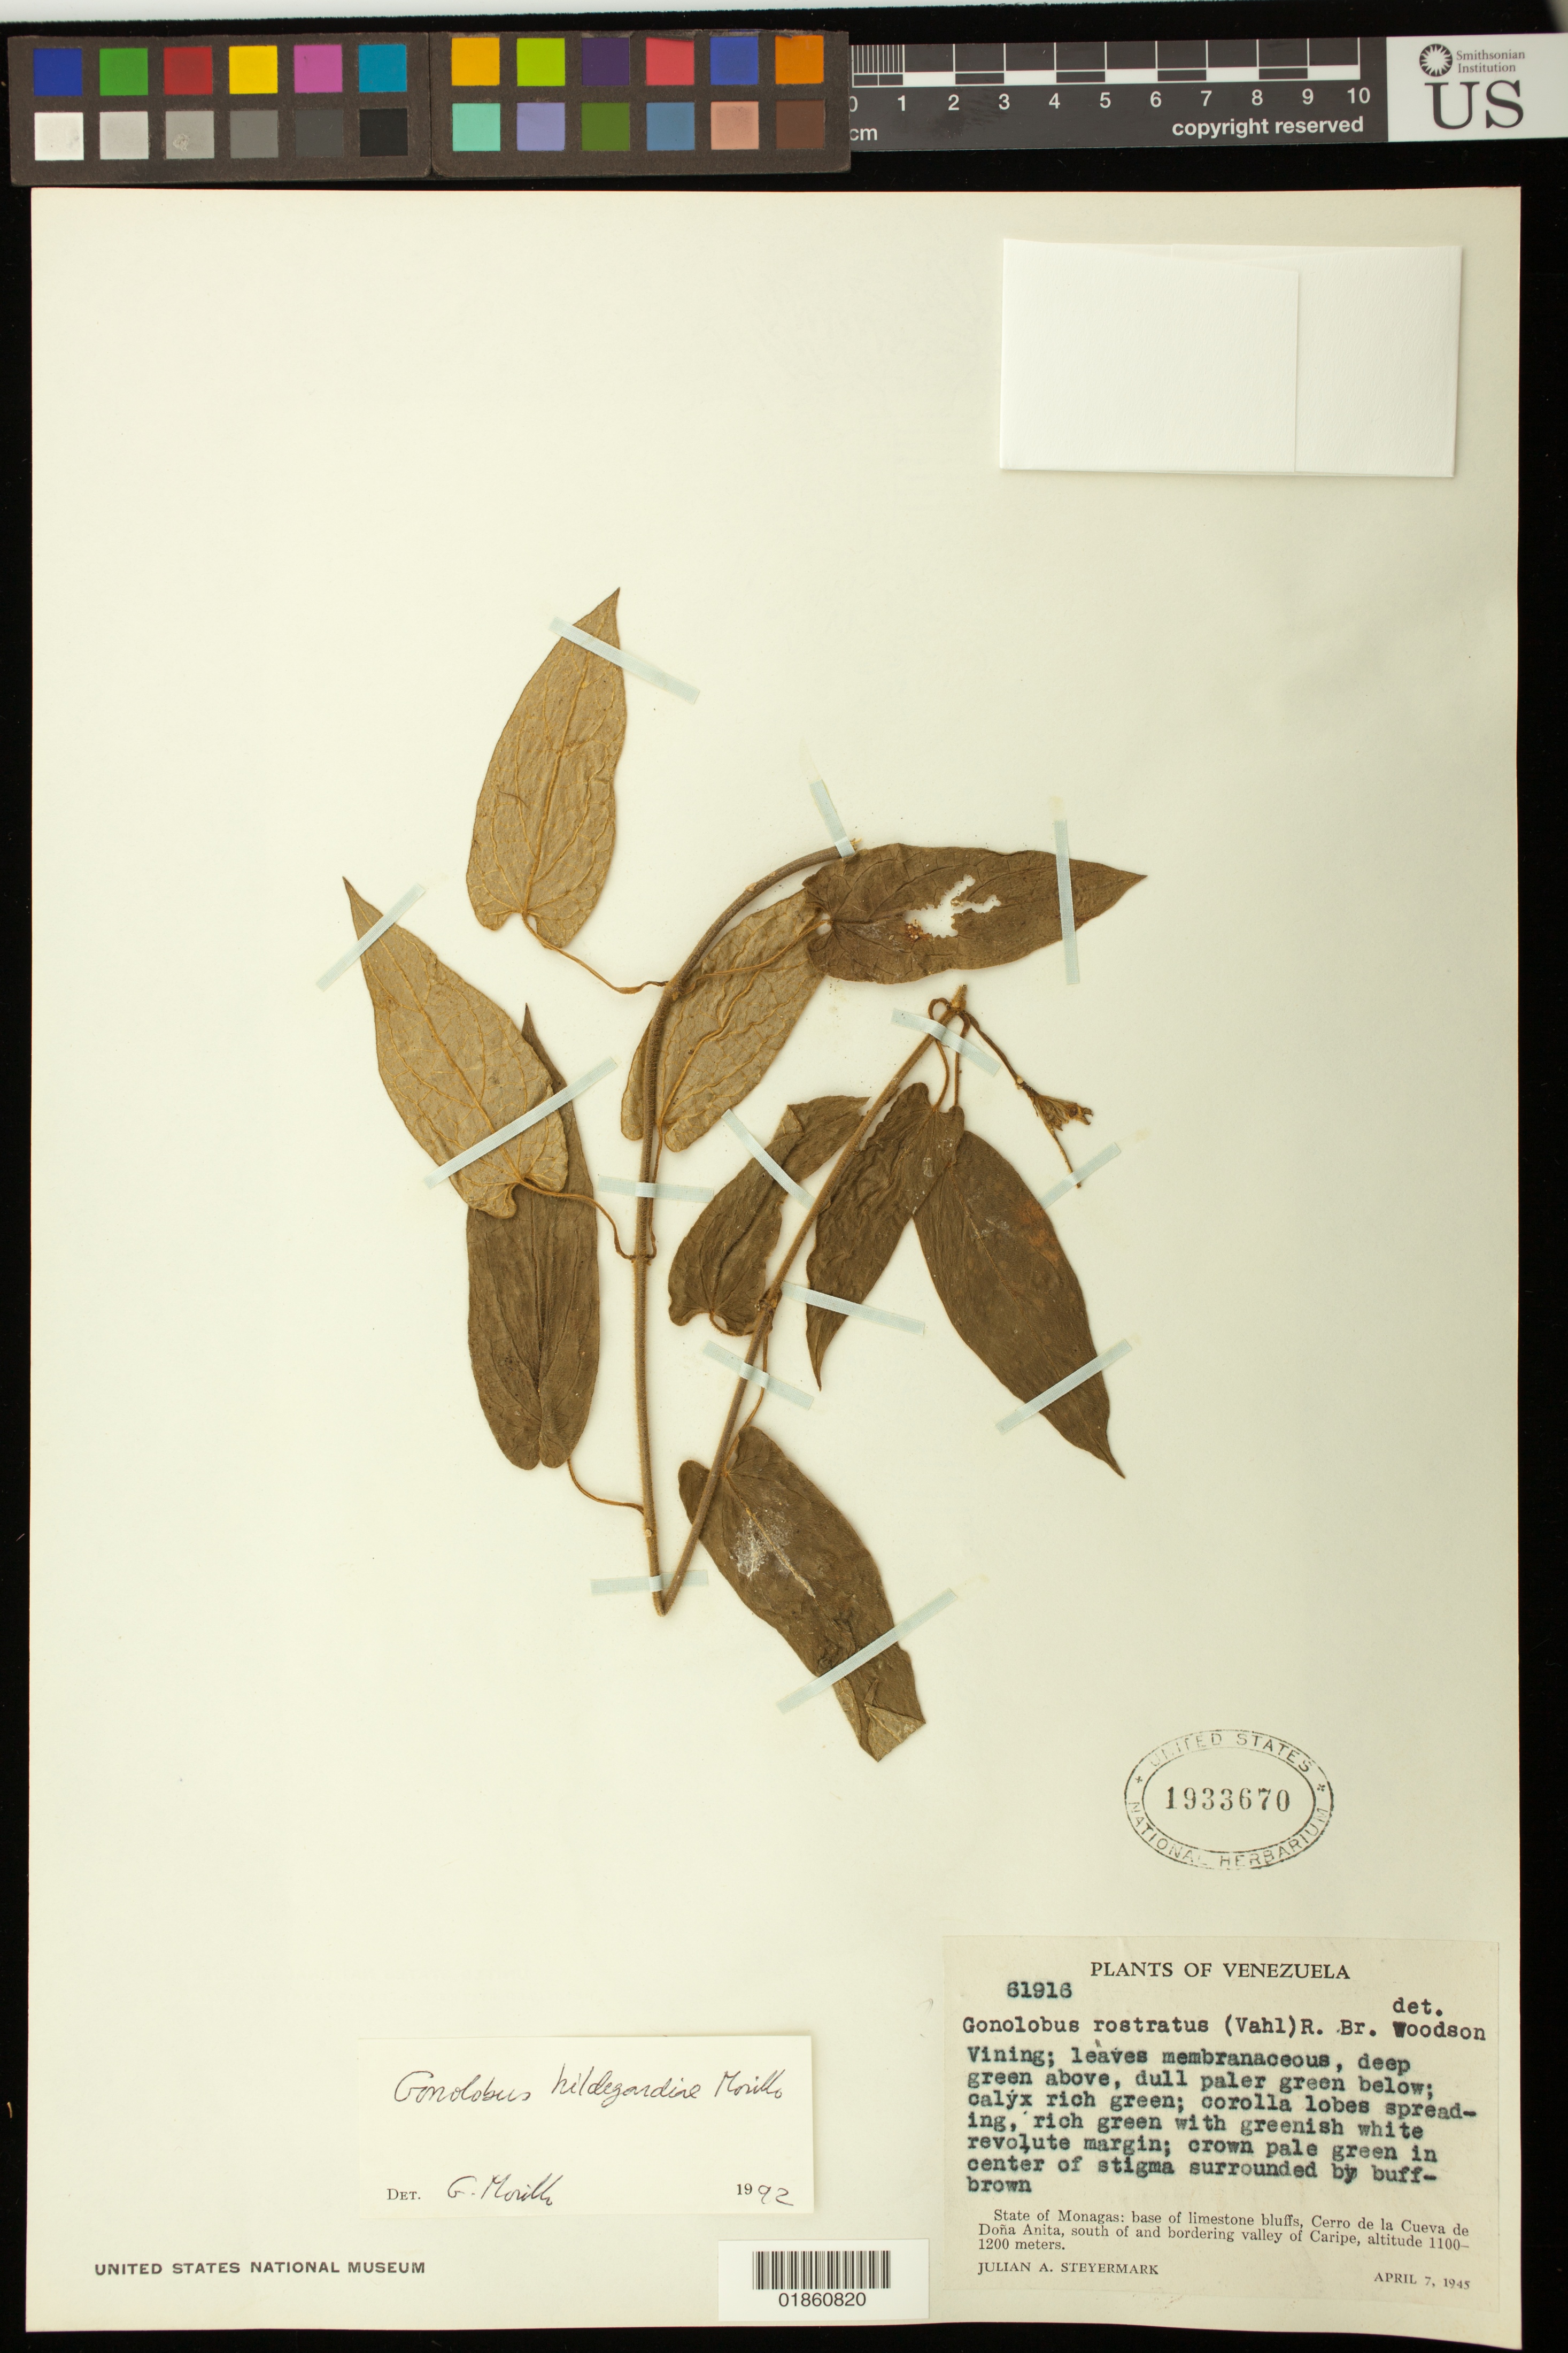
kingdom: Plantae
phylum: Tracheophyta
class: Magnoliopsida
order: Gentianales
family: Apocynaceae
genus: Gonolobus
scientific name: Gonolobus hildegardiae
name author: Morillo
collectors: J. Steyermark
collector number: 61916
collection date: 1945-04-07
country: Venezuela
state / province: Monagas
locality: base of limestone bluffs, Cerro de la Cueva de Dona Anita, south of and bordering valley of Caripe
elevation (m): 1100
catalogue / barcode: US 1933670